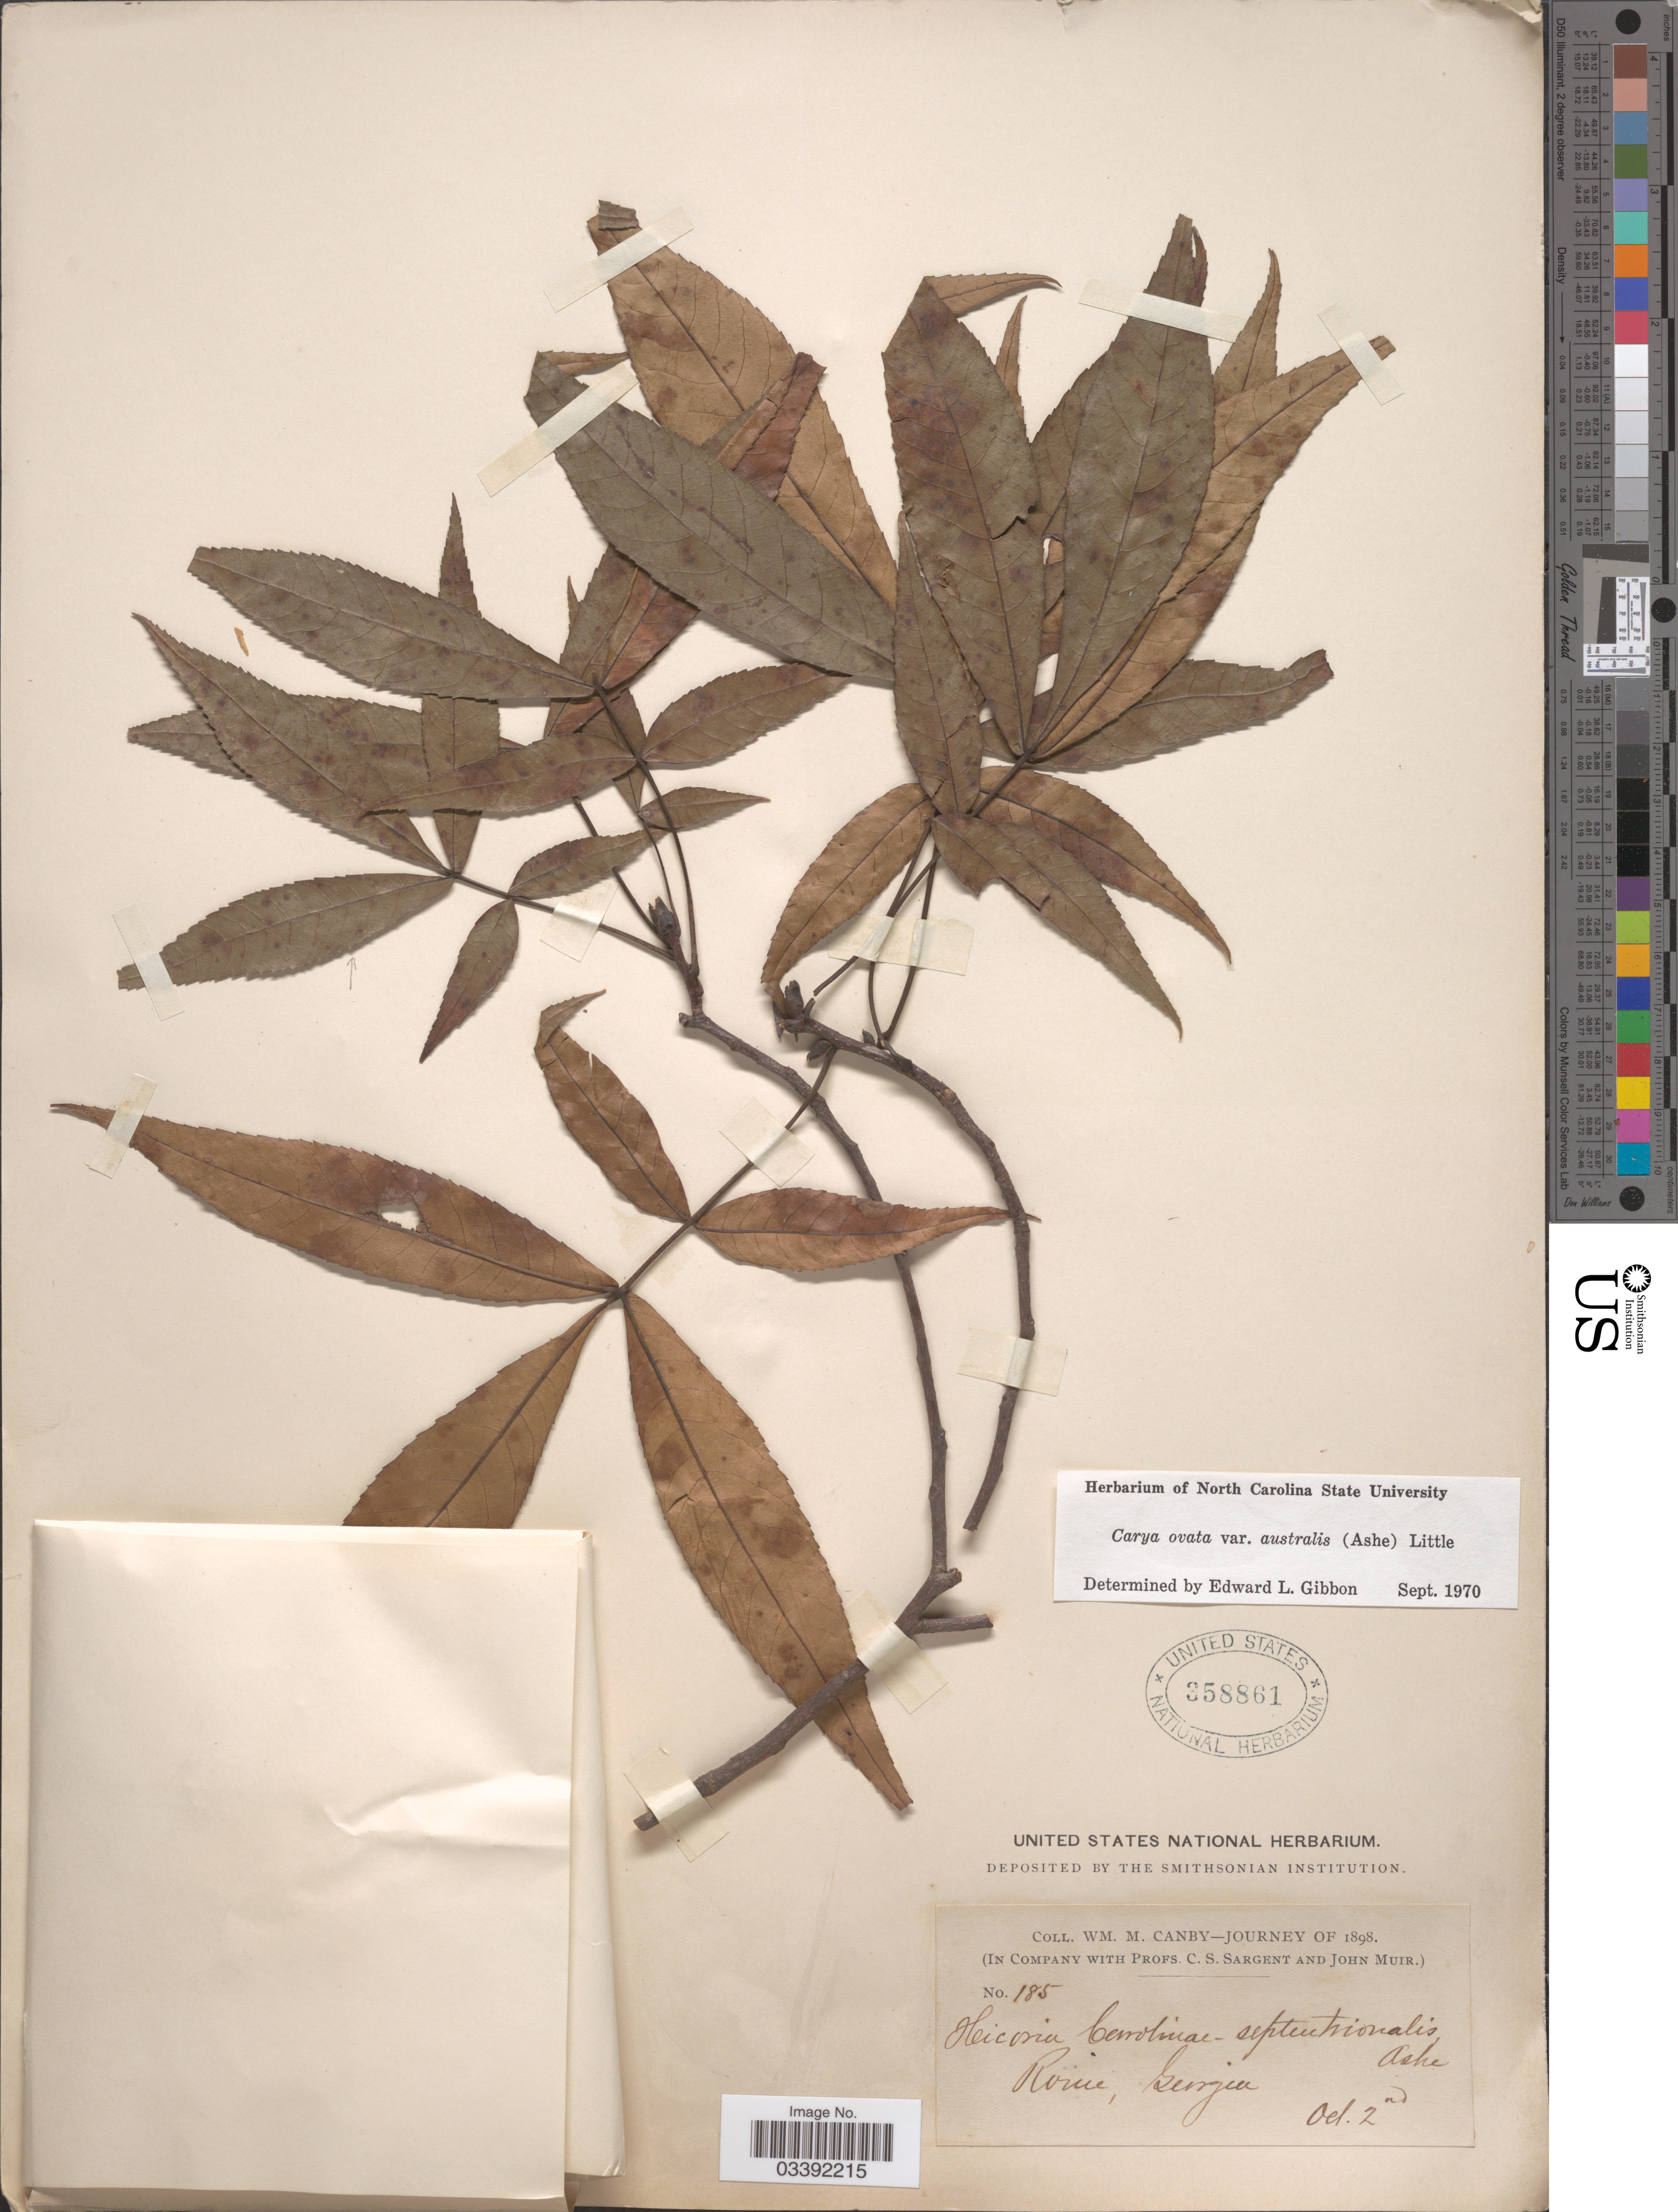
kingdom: Plantae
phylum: Tracheophyta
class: Magnoliopsida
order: Fagales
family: Juglandaceae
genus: Carya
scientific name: Carya ovata var. australis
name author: (Ashe) Little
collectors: W. M. Canby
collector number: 185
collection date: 1898-10-02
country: United States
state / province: Georgia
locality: Rome.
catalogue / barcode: US 358861